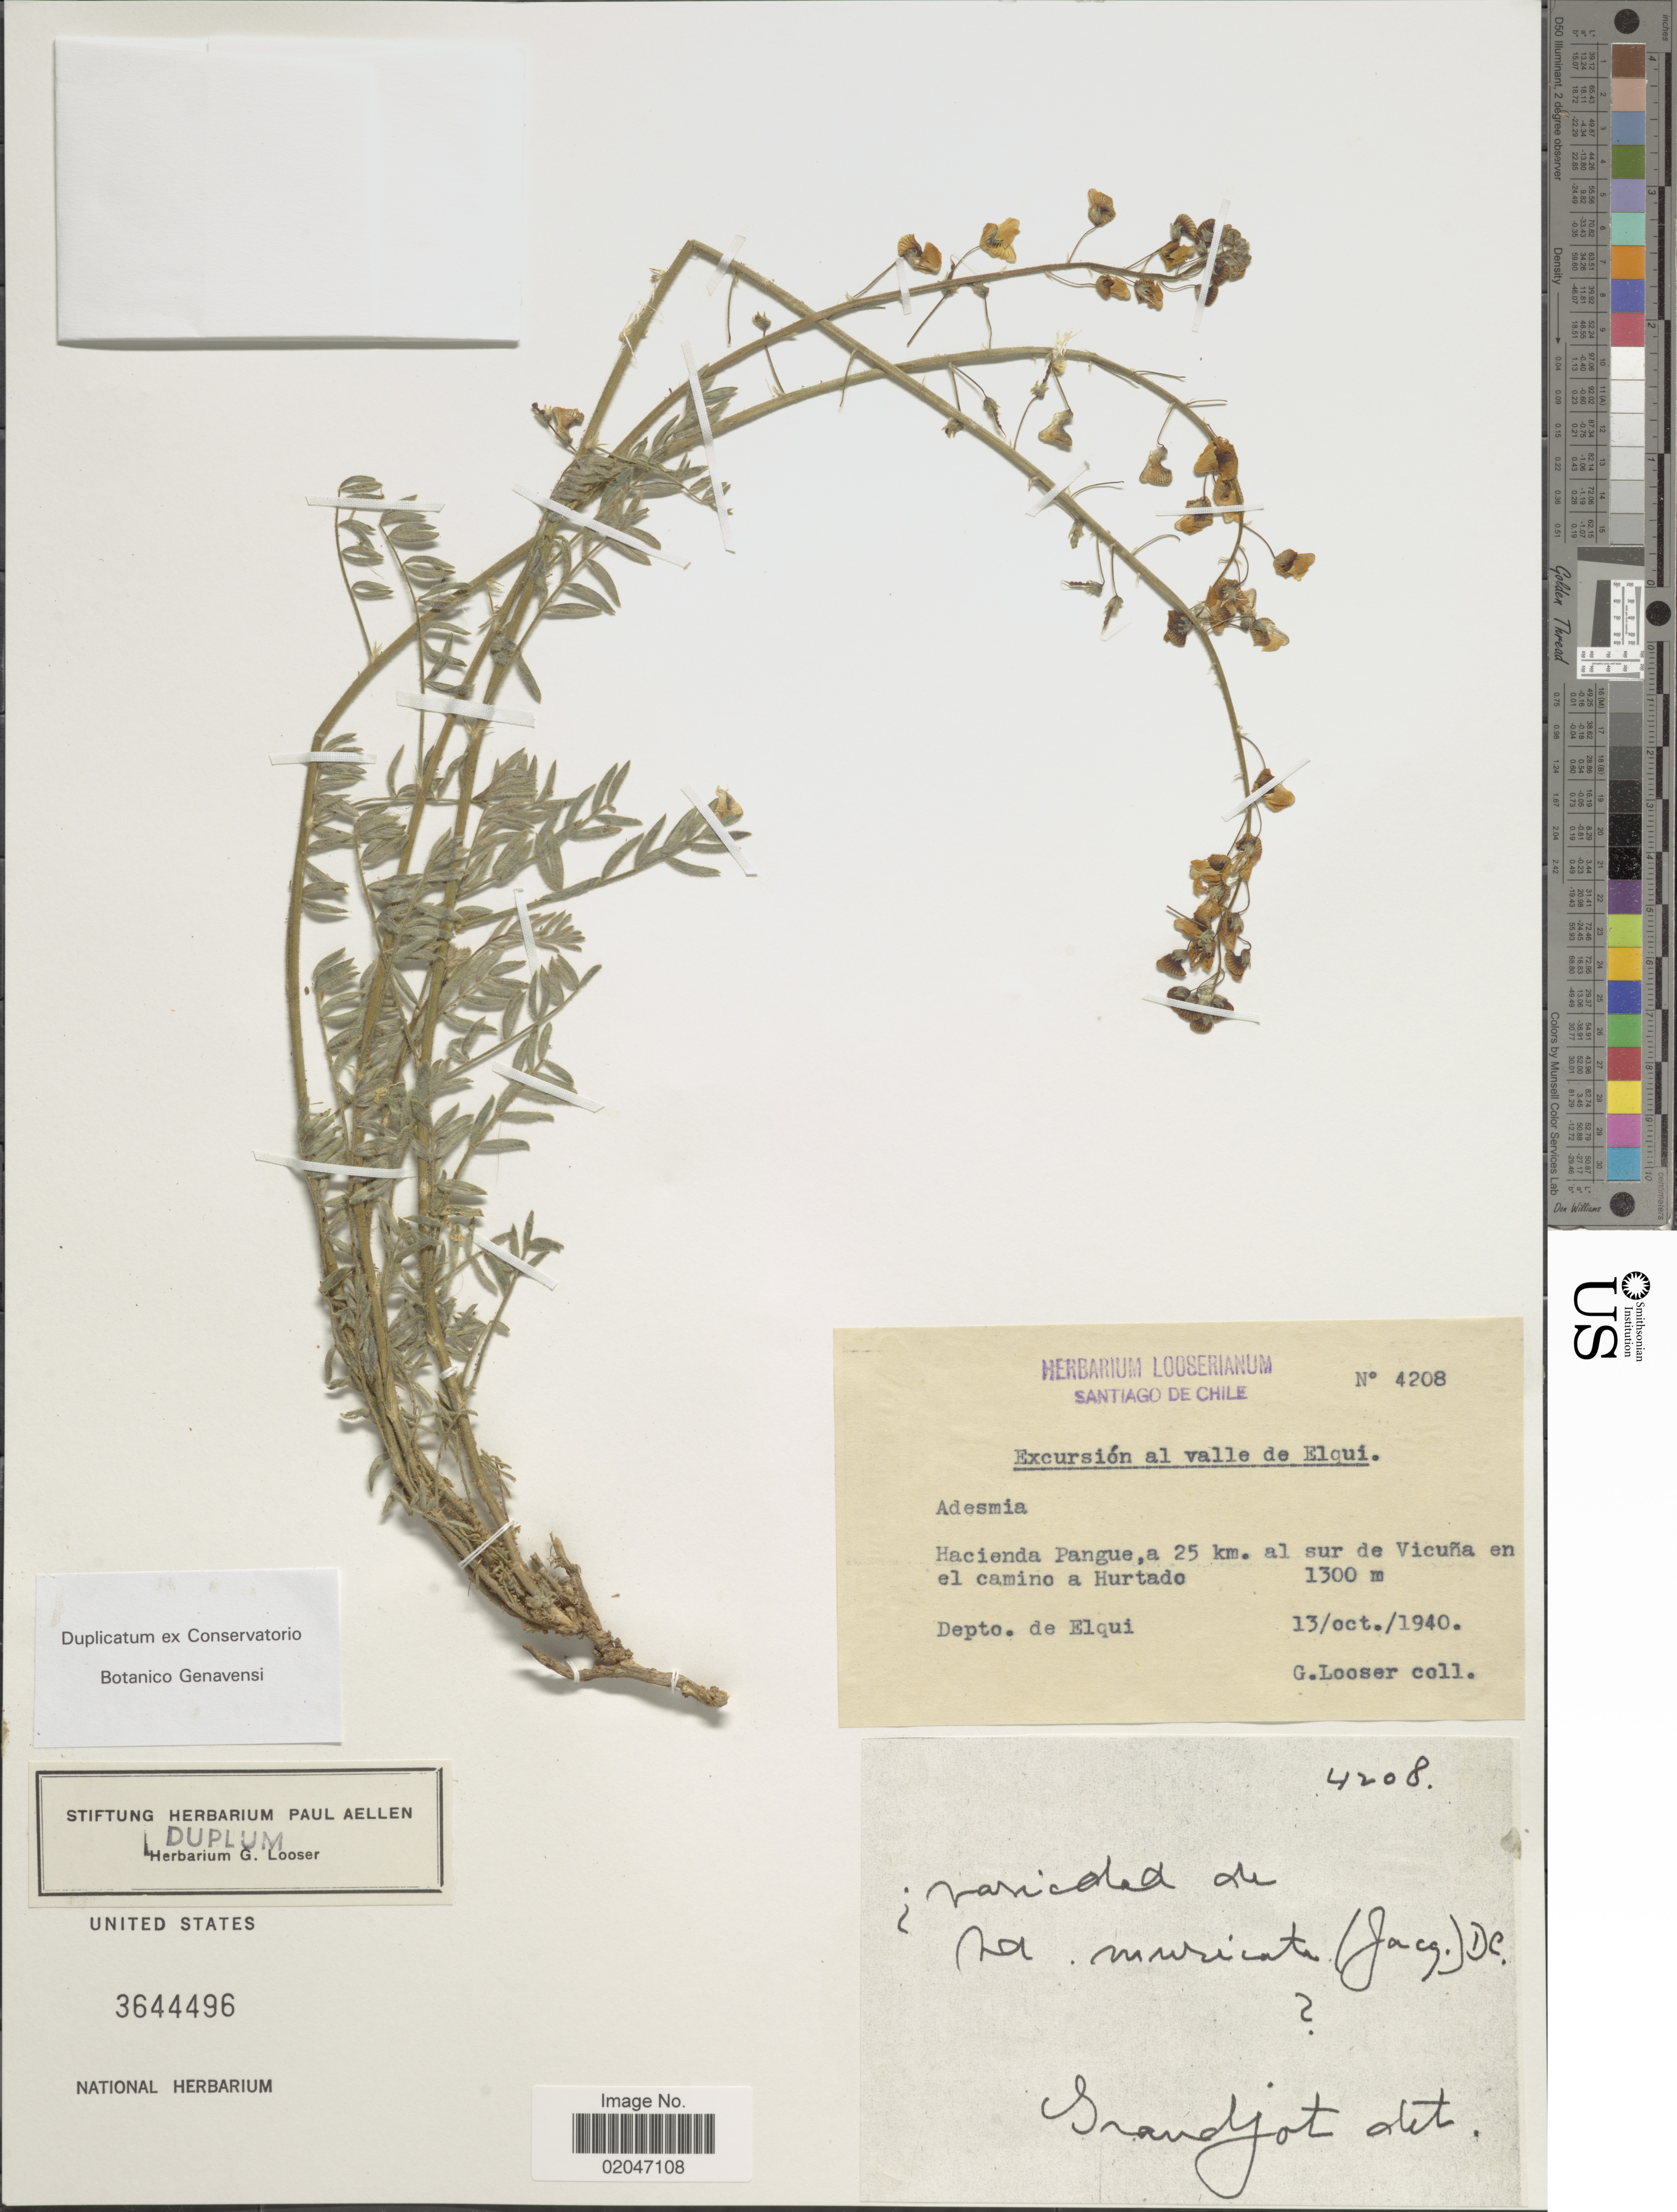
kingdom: Plantae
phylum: Tracheophyta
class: Magnoliopsida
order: Fabales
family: Fabaceae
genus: Adesmia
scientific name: Adesmia muricata var. muricata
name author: (Jacq.) DC.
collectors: G. Looser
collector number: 4208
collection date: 1940-10-13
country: Chile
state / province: Coquimbo (IV)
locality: Al valle de Elqui, Hacienda Pangue,a 25 km. al sur de Vicuna en el camino a Hurtado, Depto. de Elqui.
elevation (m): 1300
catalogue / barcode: US 3644496